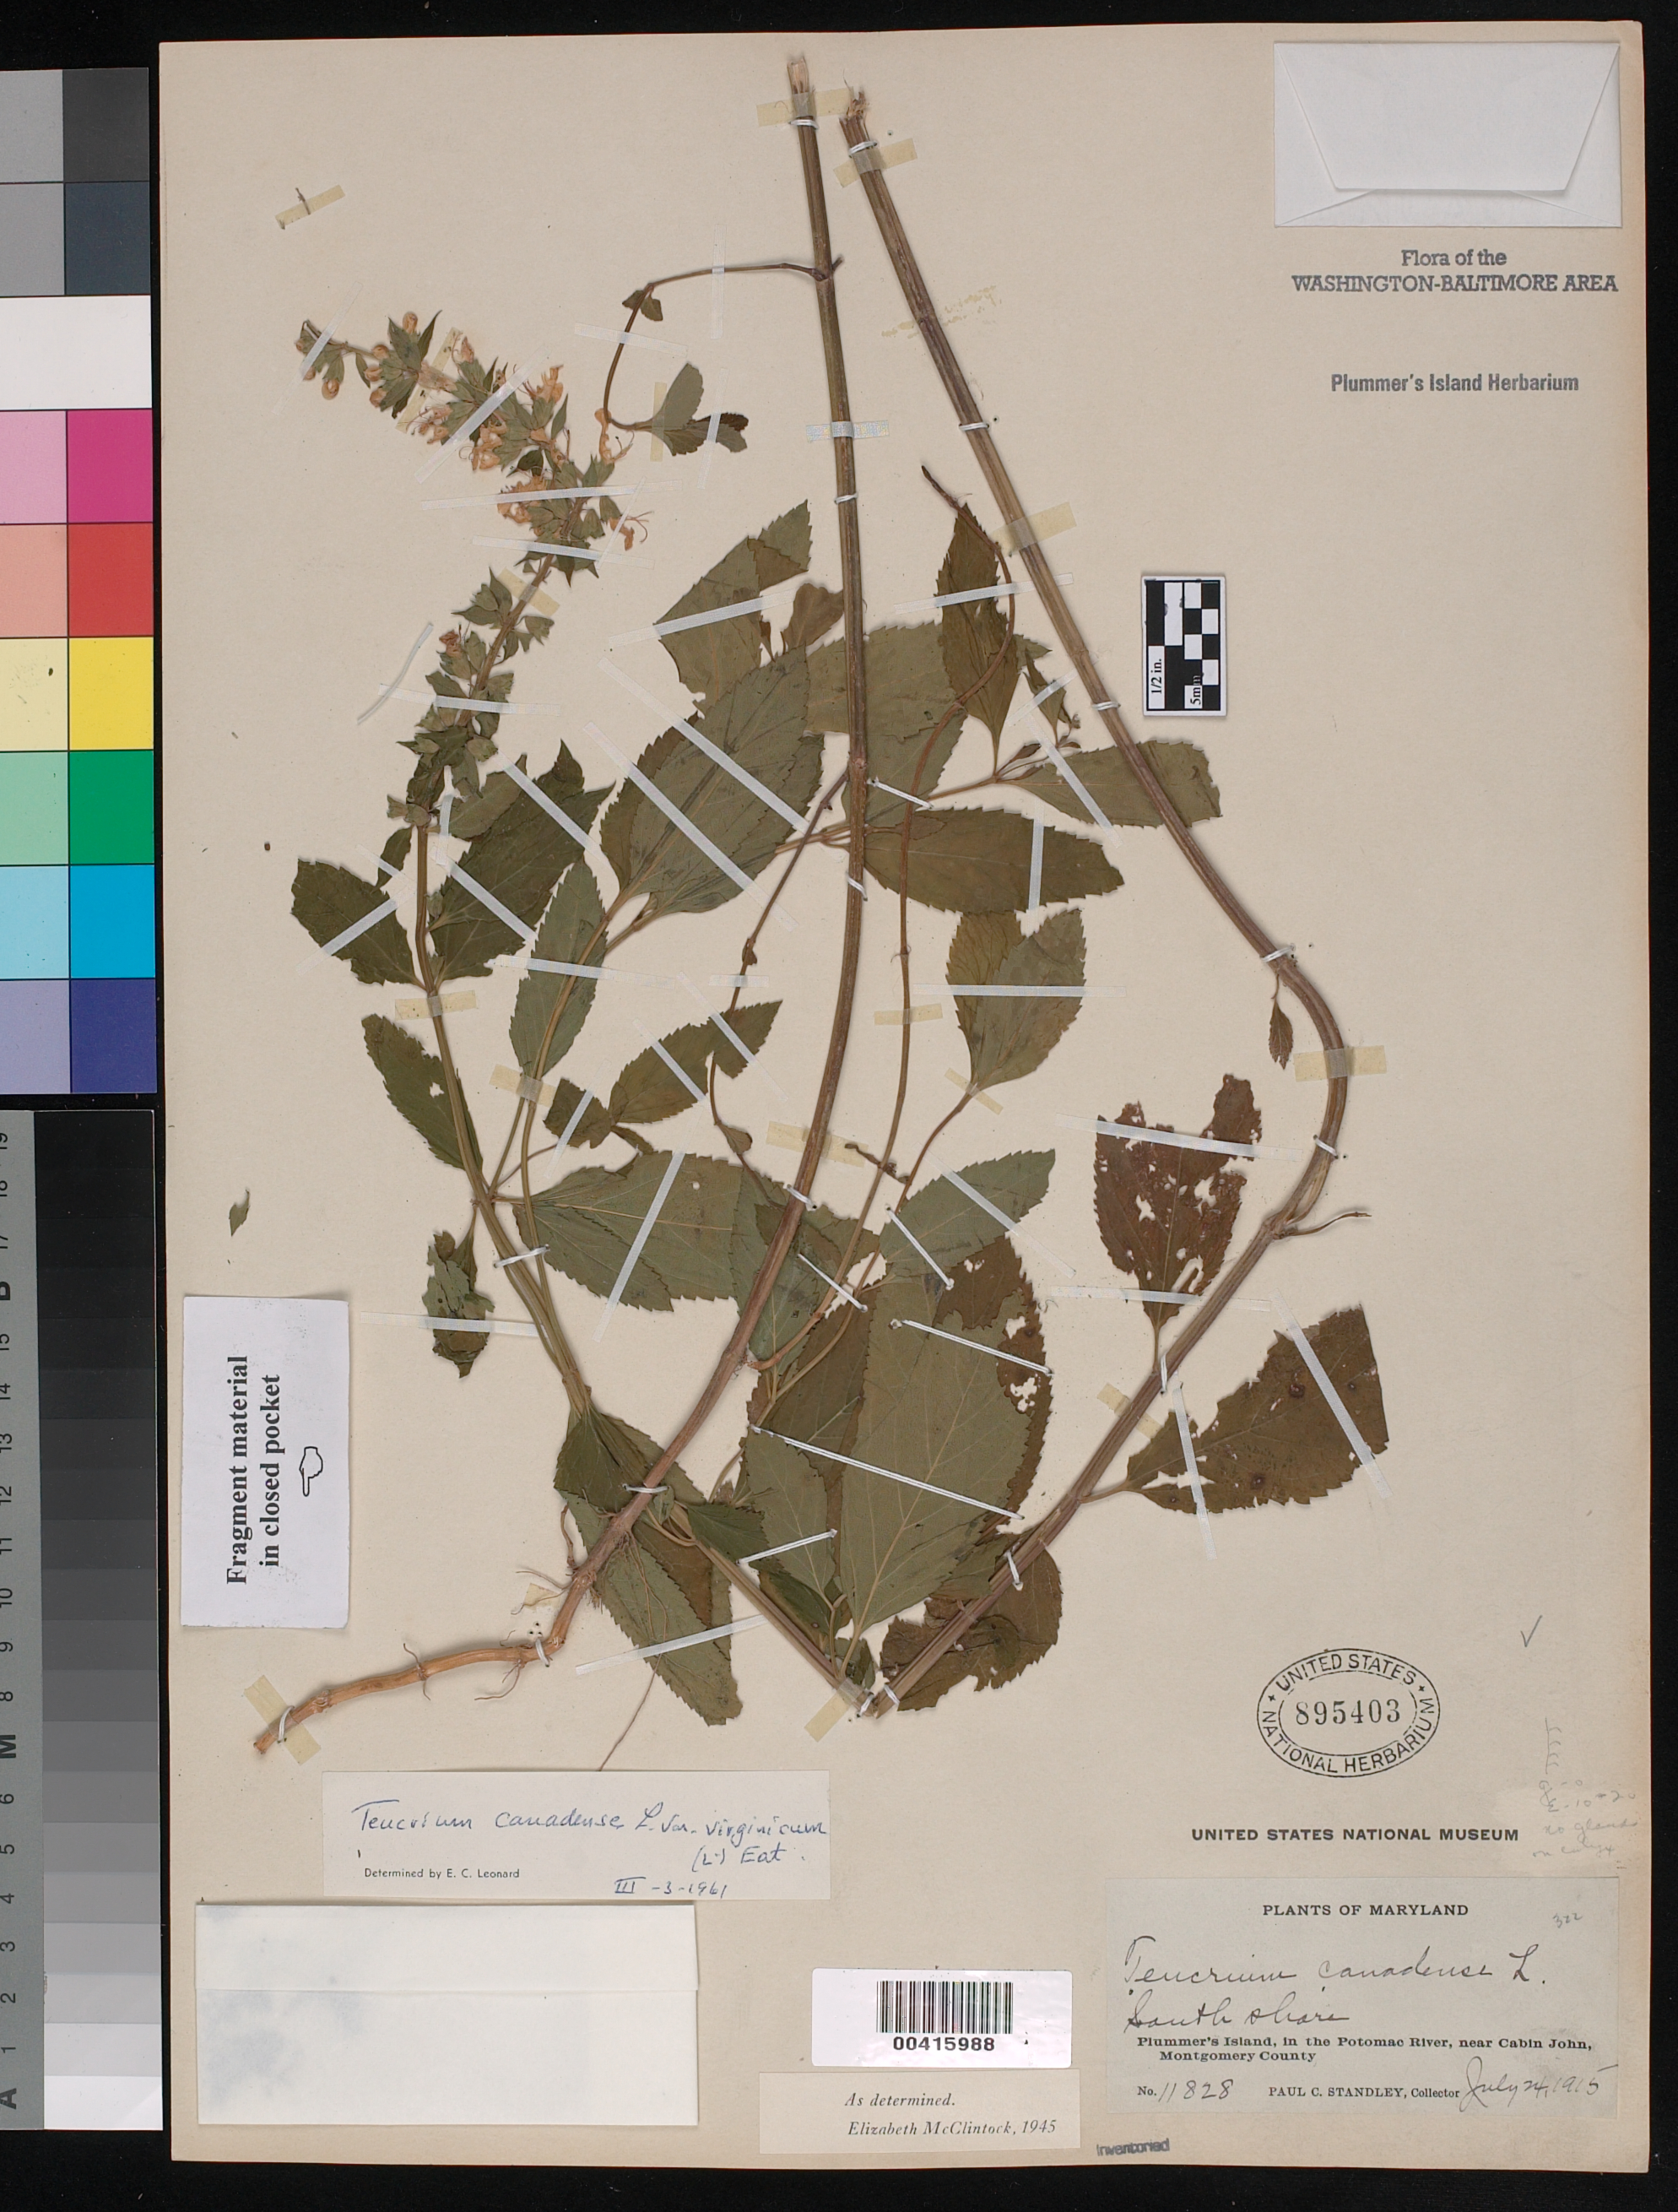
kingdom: Plantae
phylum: Tracheophyta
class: Magnoliopsida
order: Lamiales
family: Lamiaceae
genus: Teucrium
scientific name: Teucrium canadense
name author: L.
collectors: P. C. Standley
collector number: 11828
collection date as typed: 24 Jul 1915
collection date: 1915-07-24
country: United States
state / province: Maryland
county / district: Montgomery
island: Plummers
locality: Plummer's Island; south shore C. & O. Canal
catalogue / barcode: US 895403